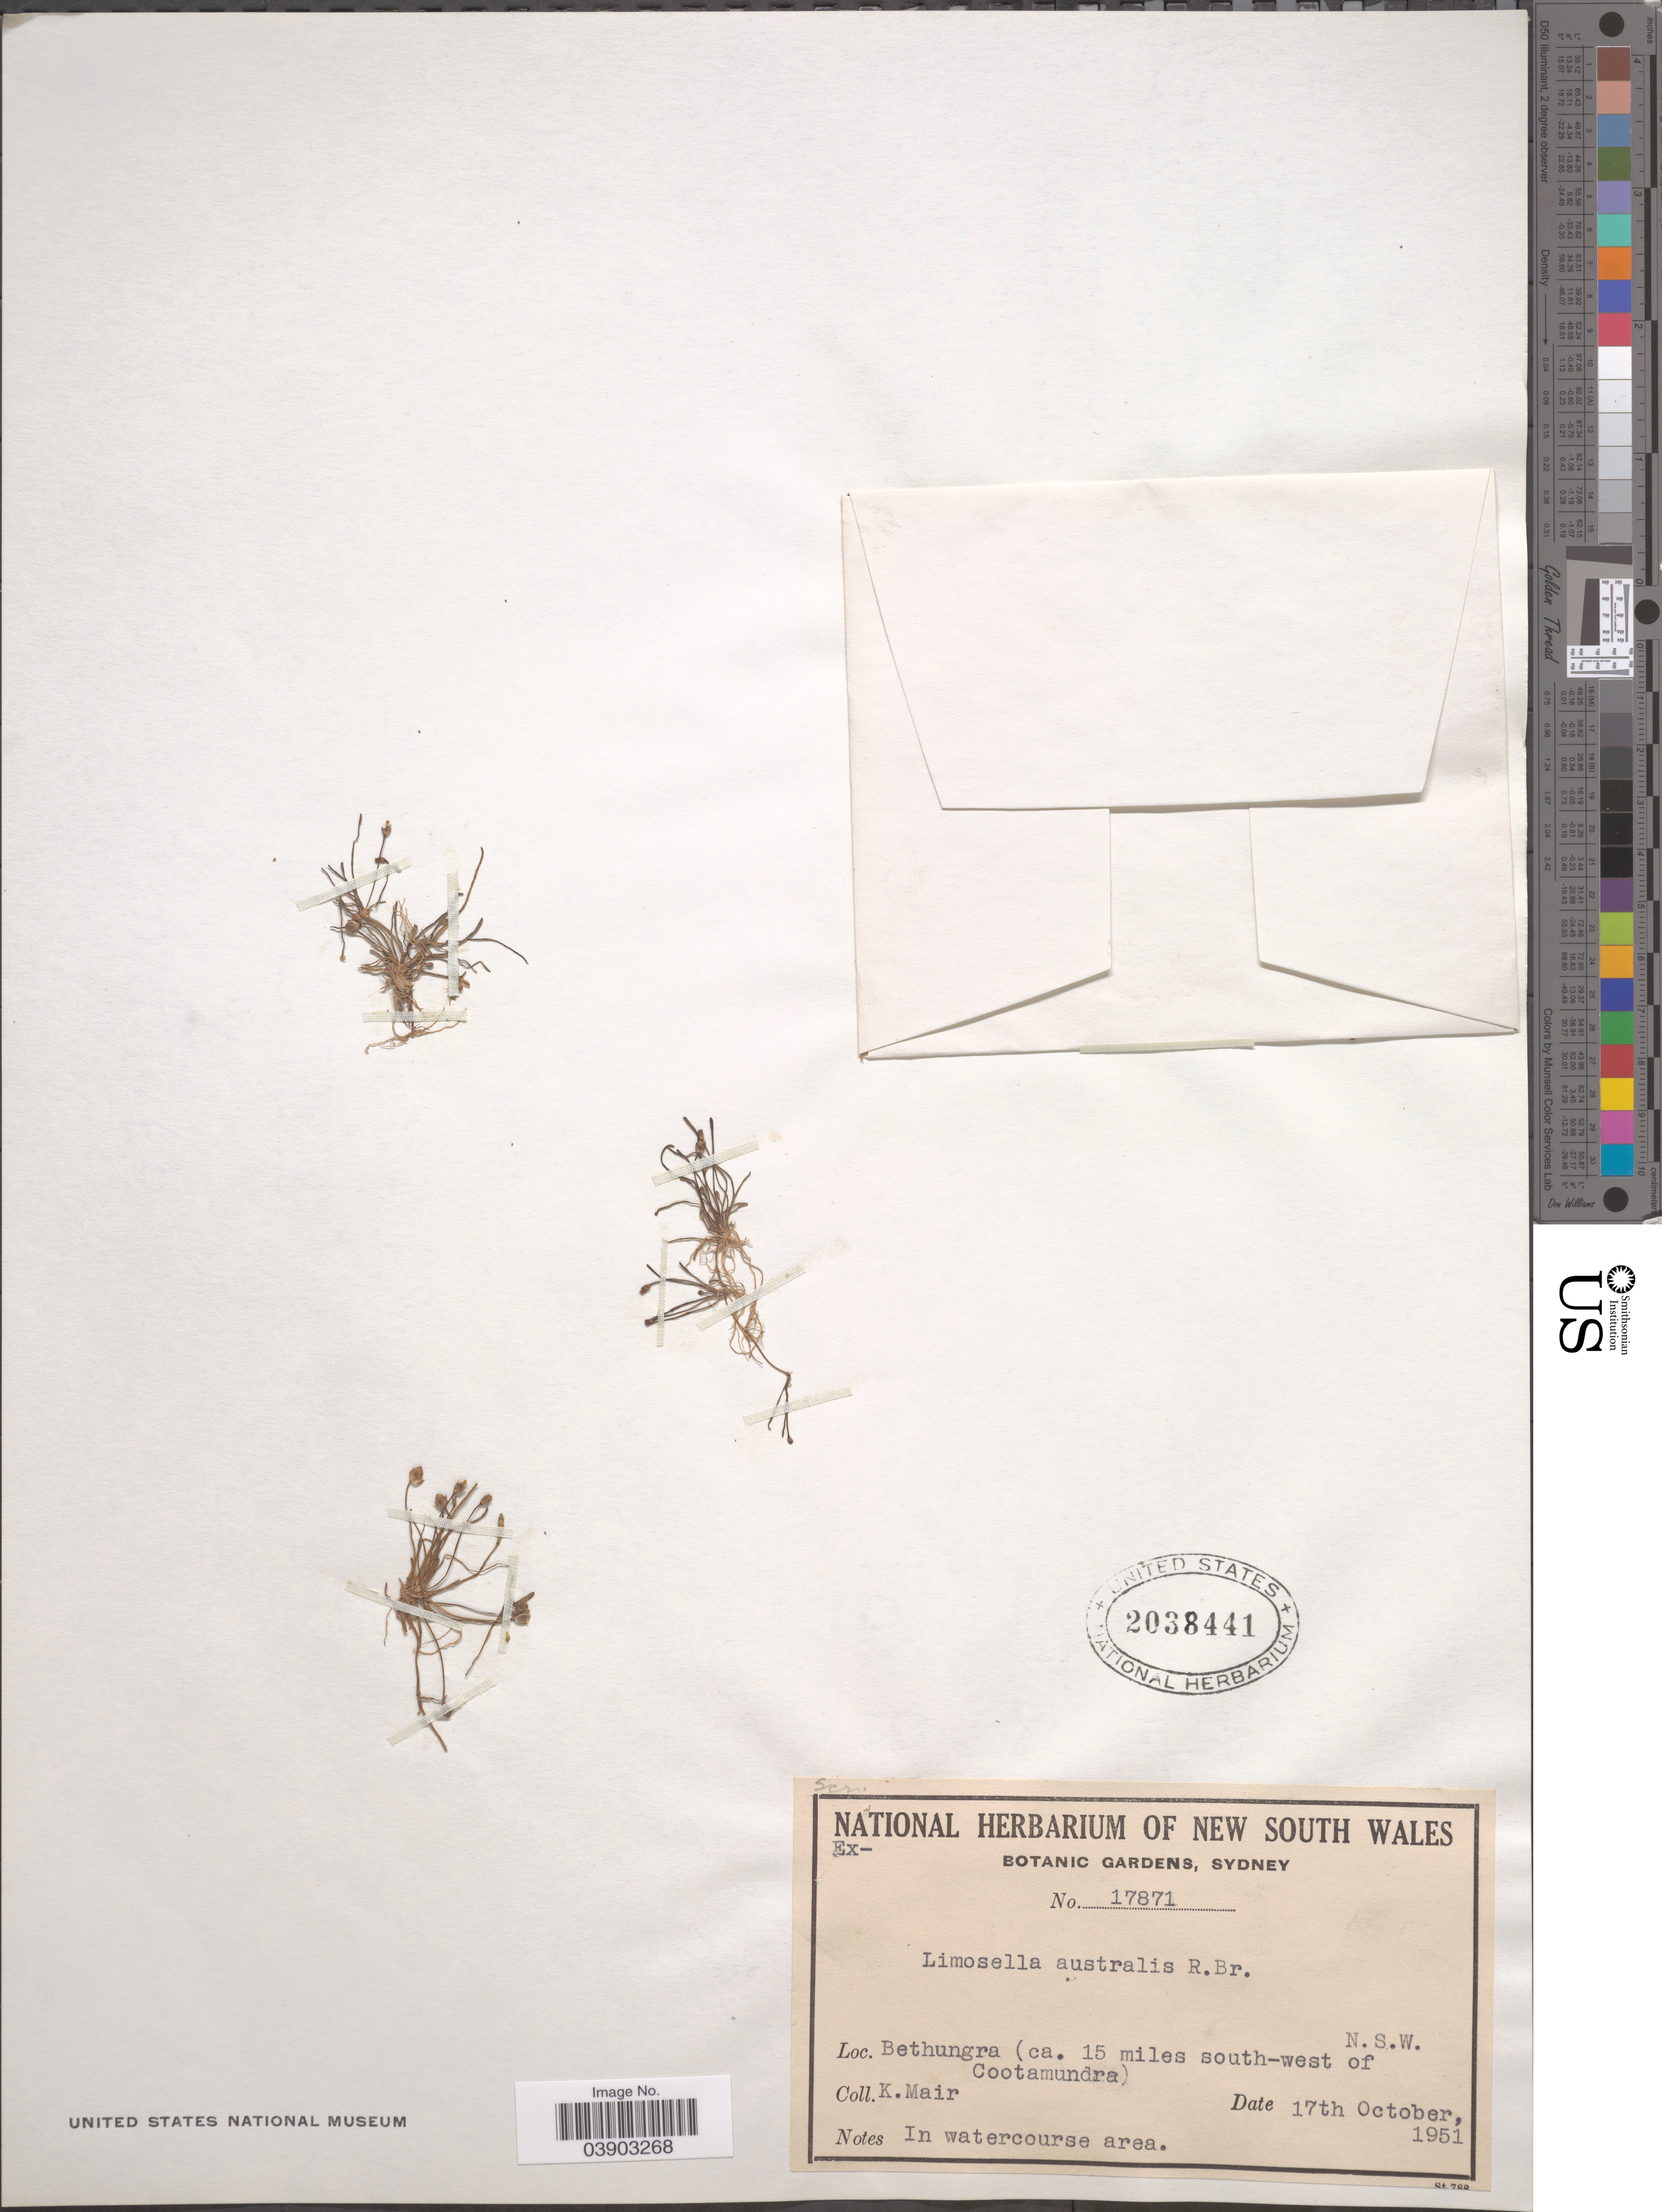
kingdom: Plantae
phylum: Tracheophyta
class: Magnoliopsida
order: Lamiales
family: Scrophulariaceae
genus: Limosella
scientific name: Limosella australis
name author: R. Br.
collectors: K. Mair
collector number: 17871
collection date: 1951-10-17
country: Australia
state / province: New South Wales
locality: Bethungra (ca. 15 miles south-west of Cootamundra).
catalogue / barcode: US 2038441